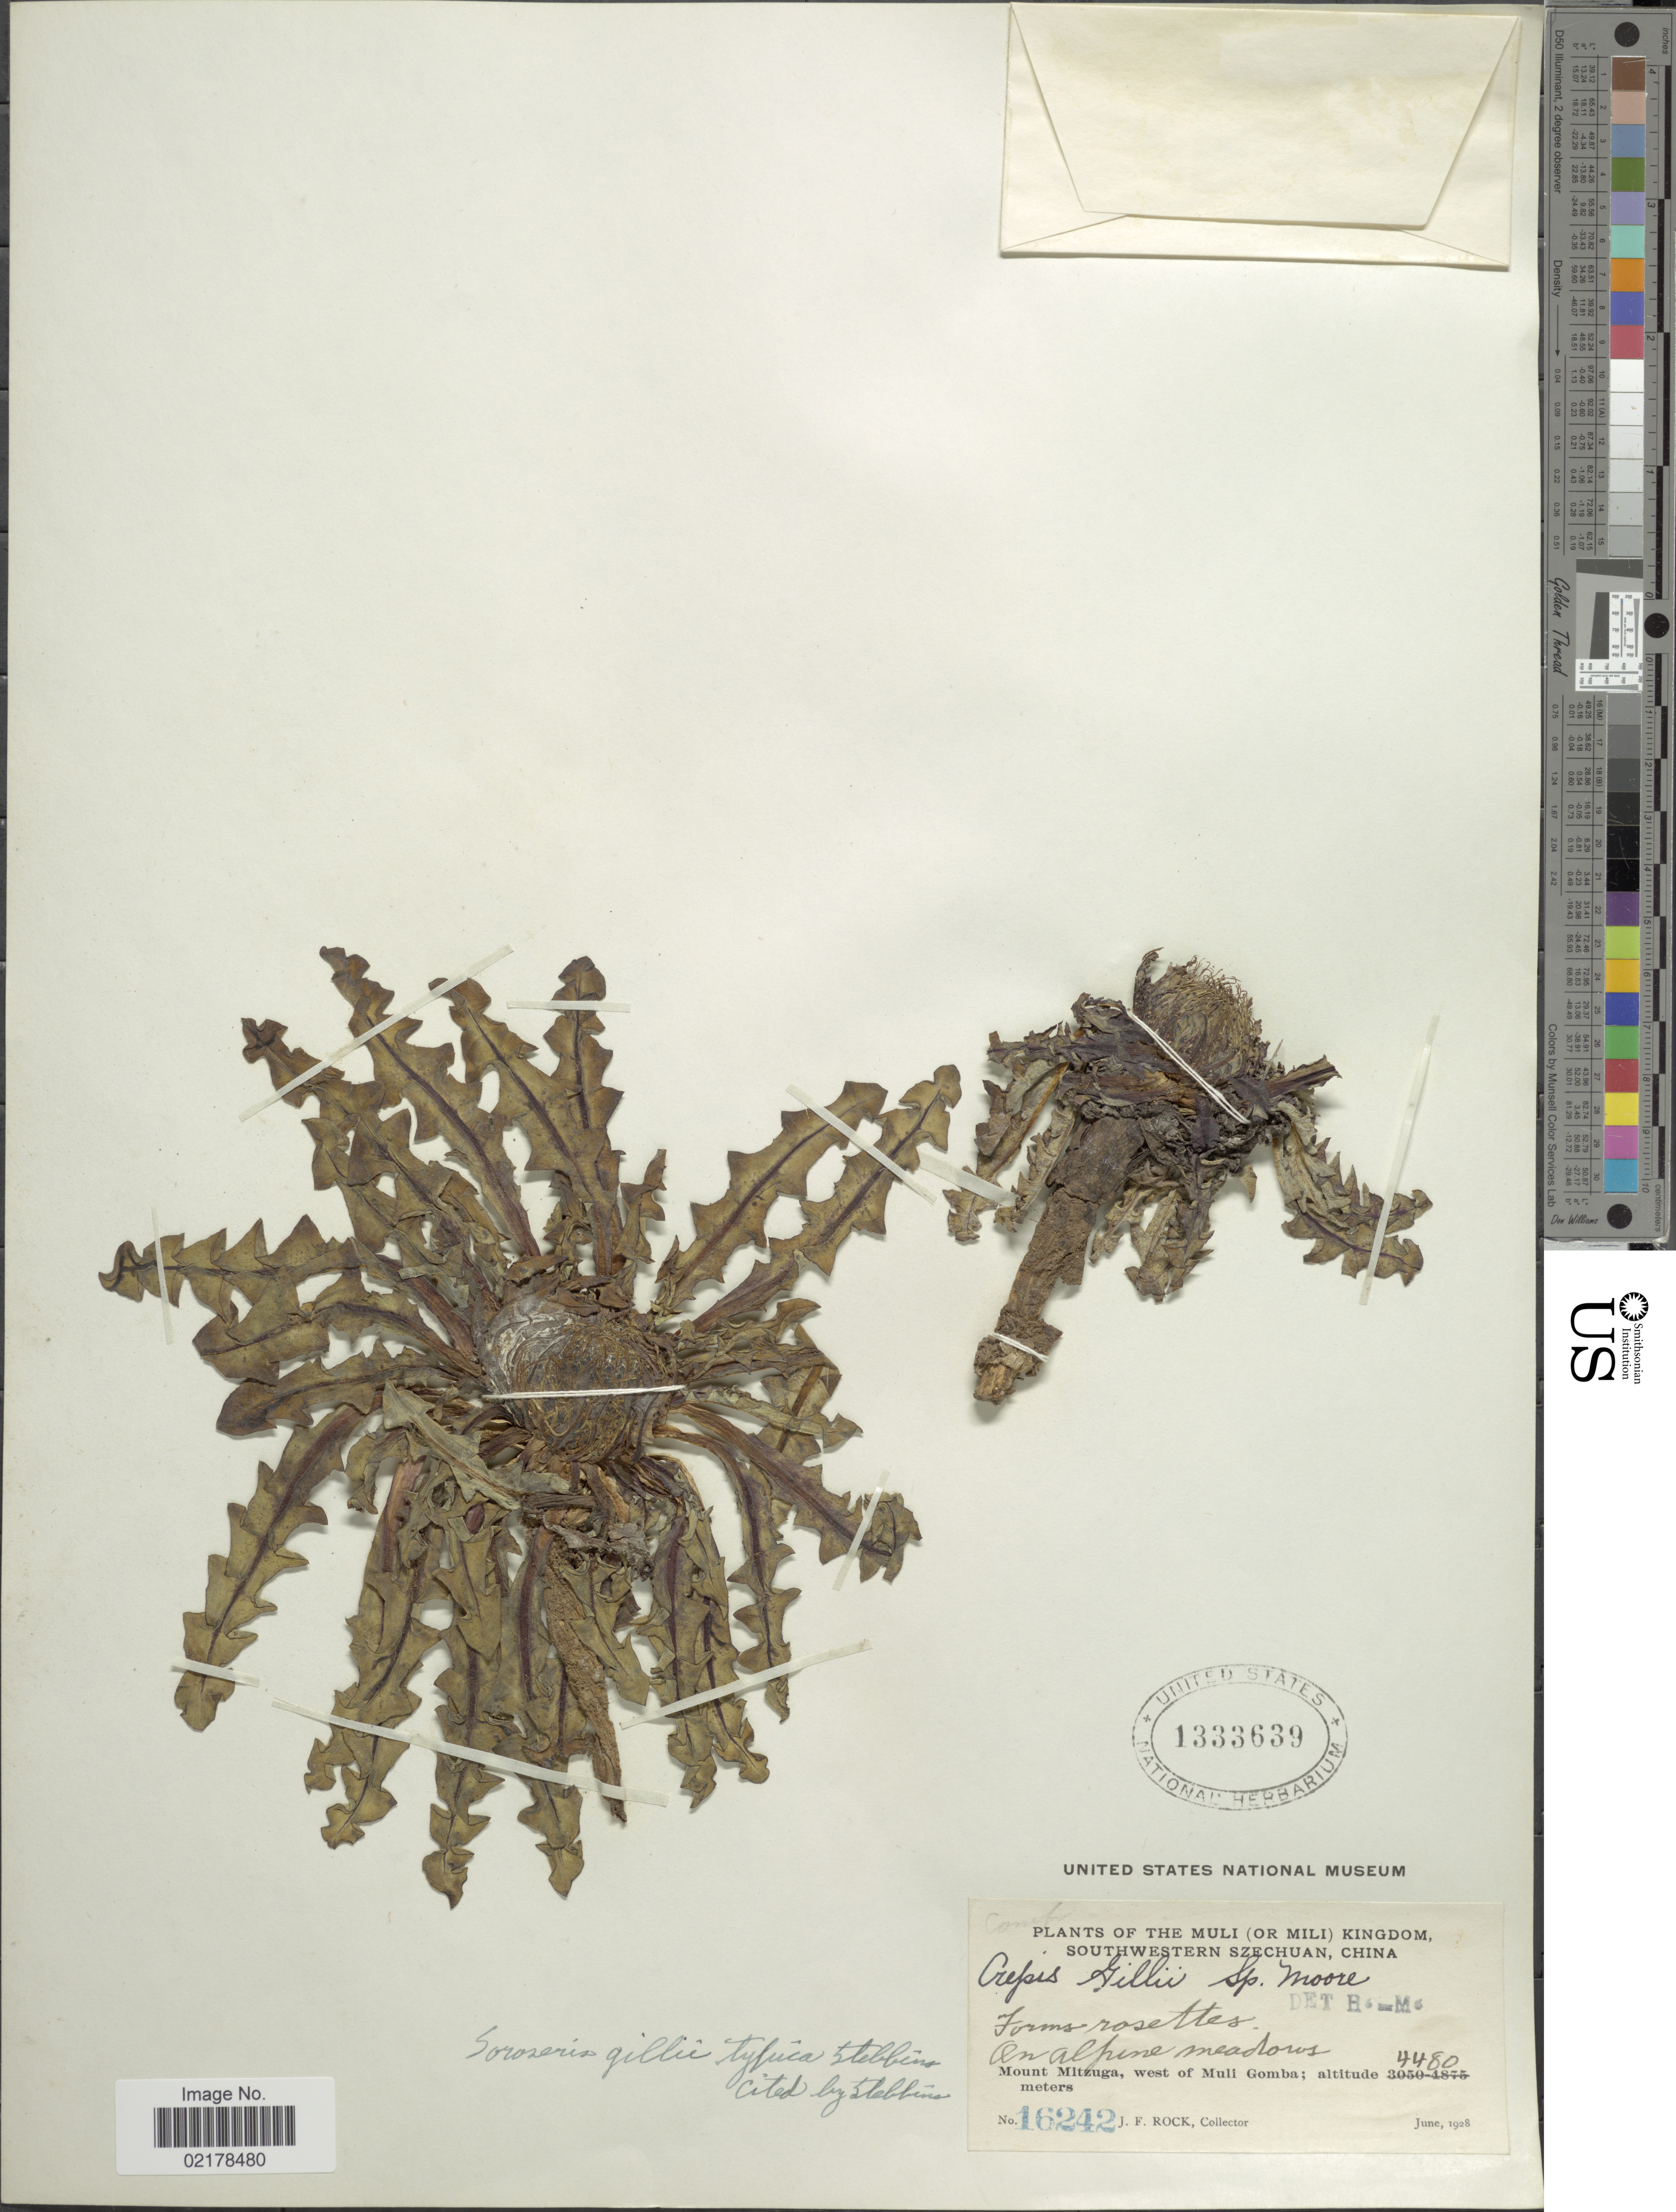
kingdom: Plantae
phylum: Tracheophyta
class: Magnoliopsida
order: Asterales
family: Asteraceae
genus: Soroseris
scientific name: Soroseris hookeriana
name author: Stebbins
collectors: J. F. Rock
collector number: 16242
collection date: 1928-06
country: China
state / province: Sichuan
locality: The Muli (or Mili) Kingdom, Southwestern Szechuan, On alpine meadows, Mount Mitzuga, west of Muli Gomba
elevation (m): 4480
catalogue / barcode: US 1333639